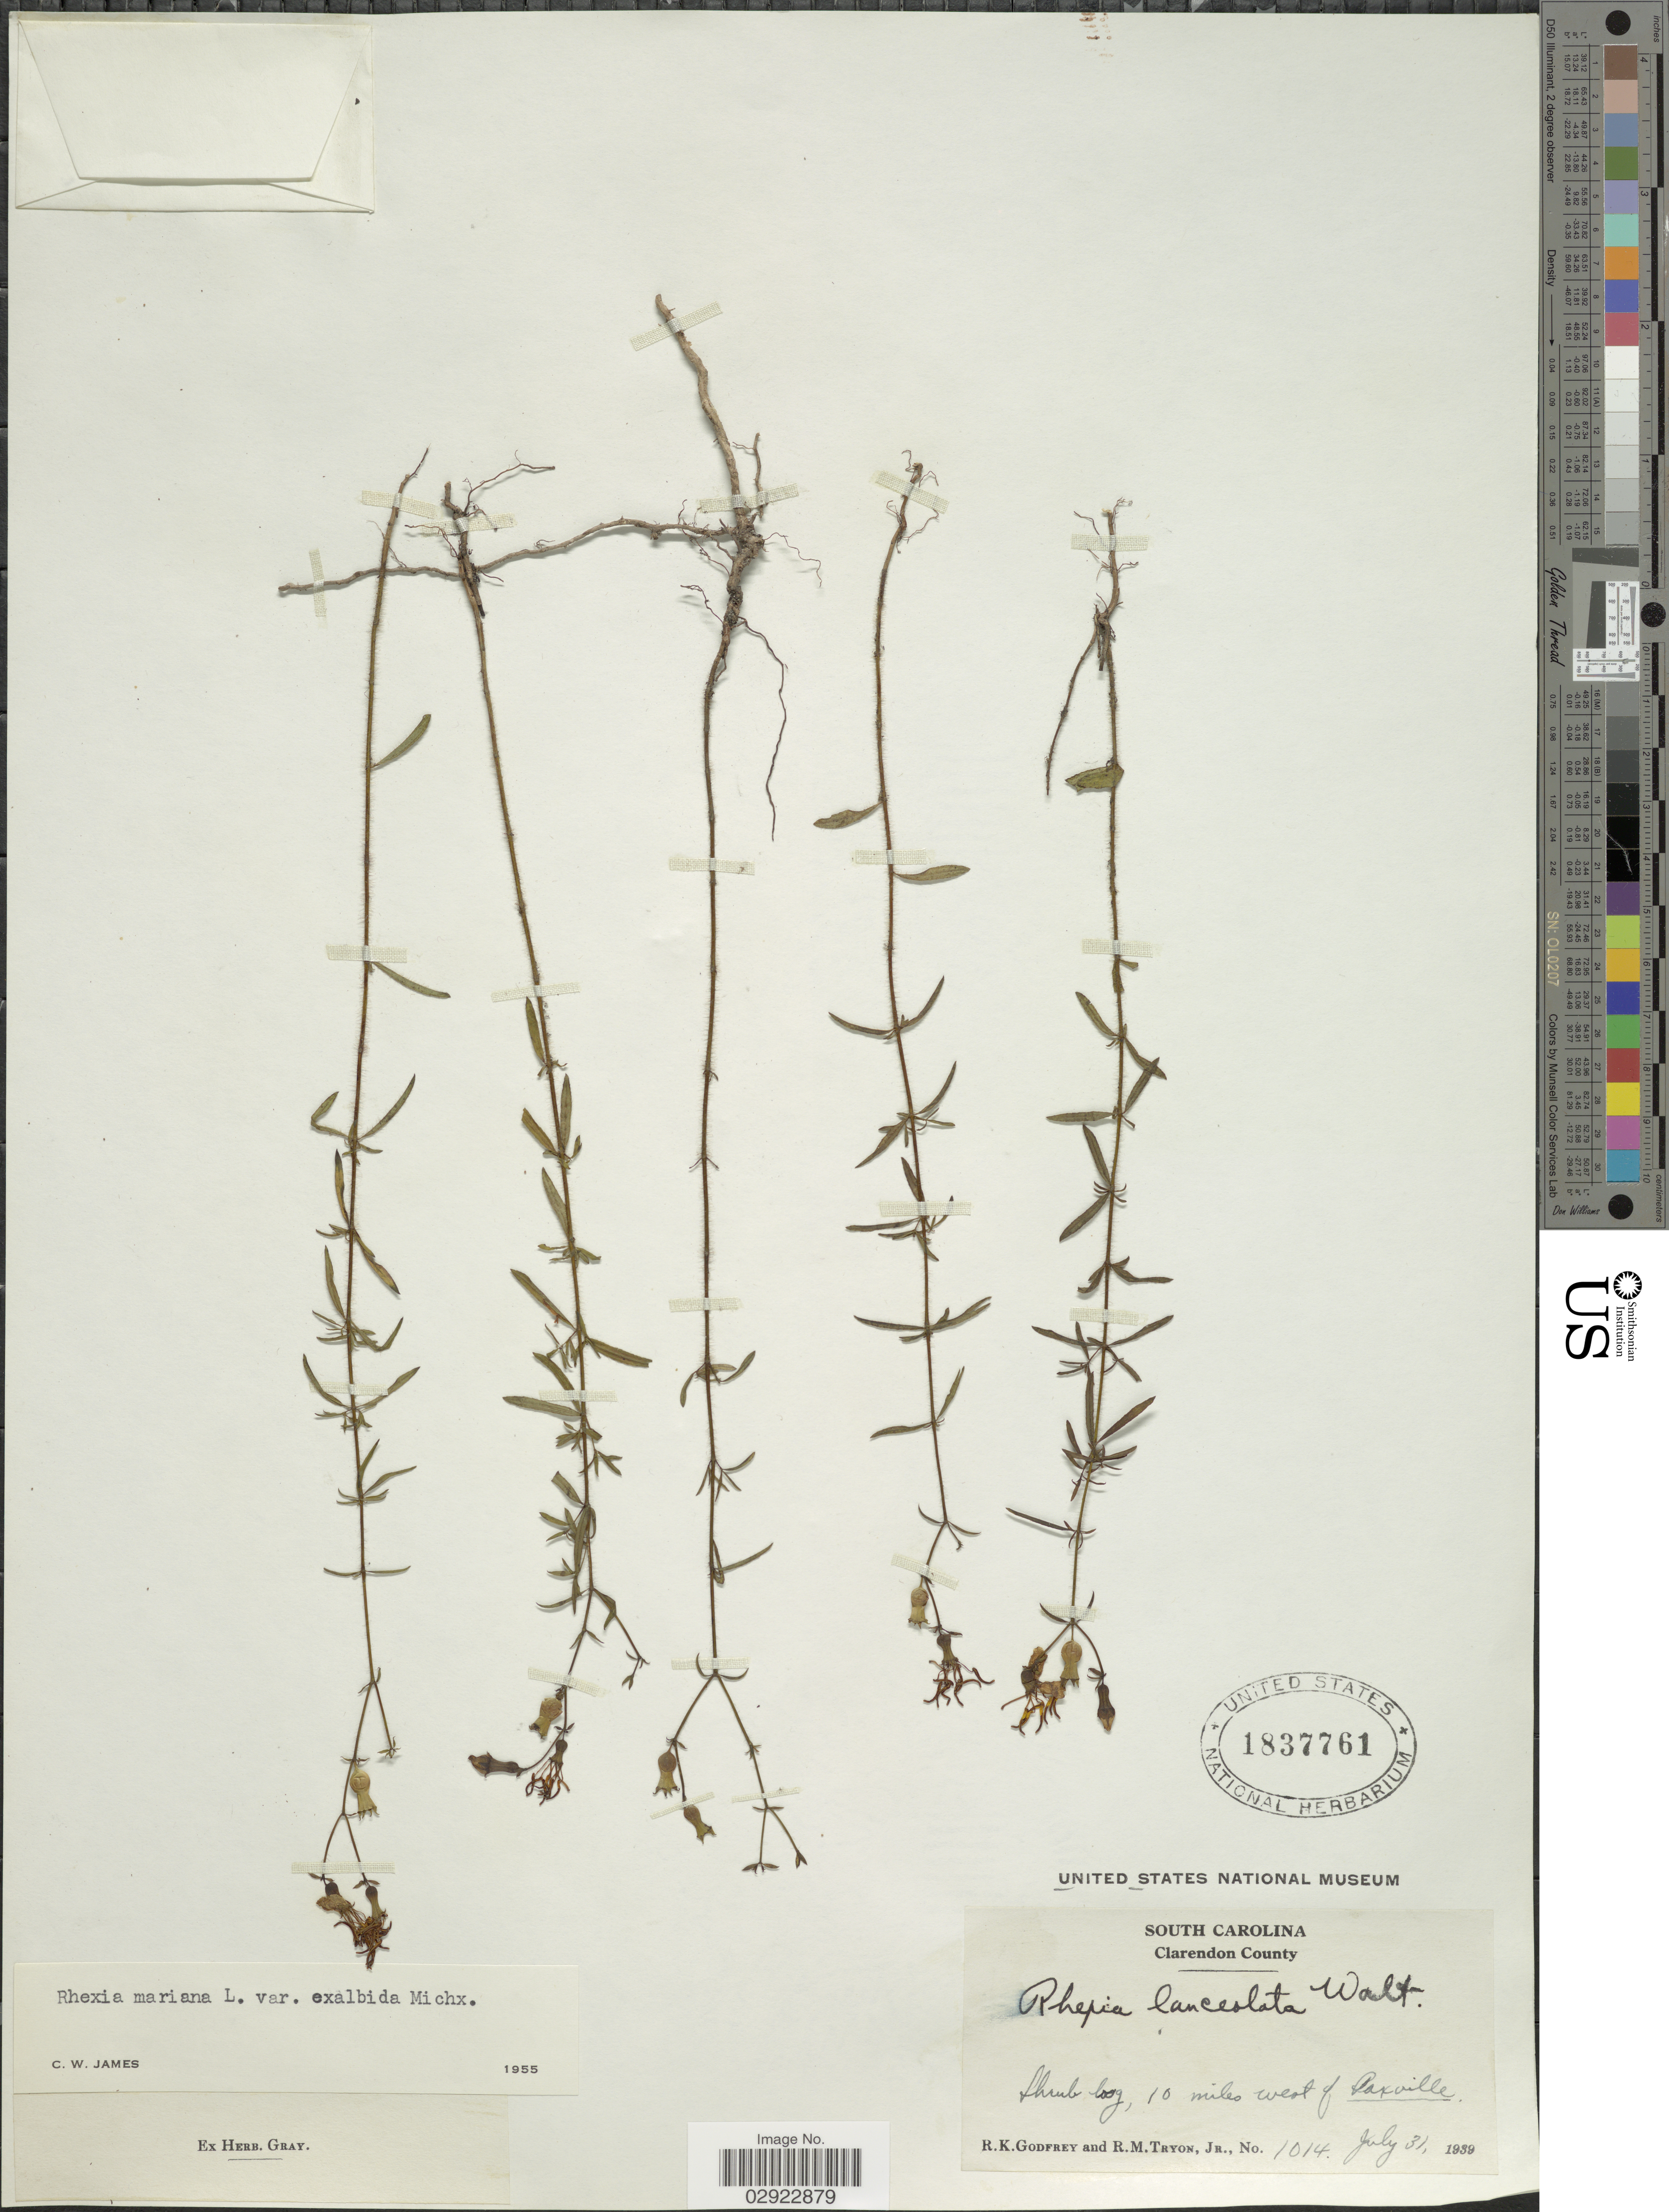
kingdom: Plantae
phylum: Tracheophyta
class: Magnoliopsida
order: Myrtales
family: Melastomataceae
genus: Rhexia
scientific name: Rhexia mariana var. exalbida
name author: Michx.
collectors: R. K. Godfrey & R. Tryon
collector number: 1014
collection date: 1939-07-31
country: United States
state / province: South Carolina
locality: Clarendon County. 10 miles west of Paxville.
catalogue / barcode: US 1837761